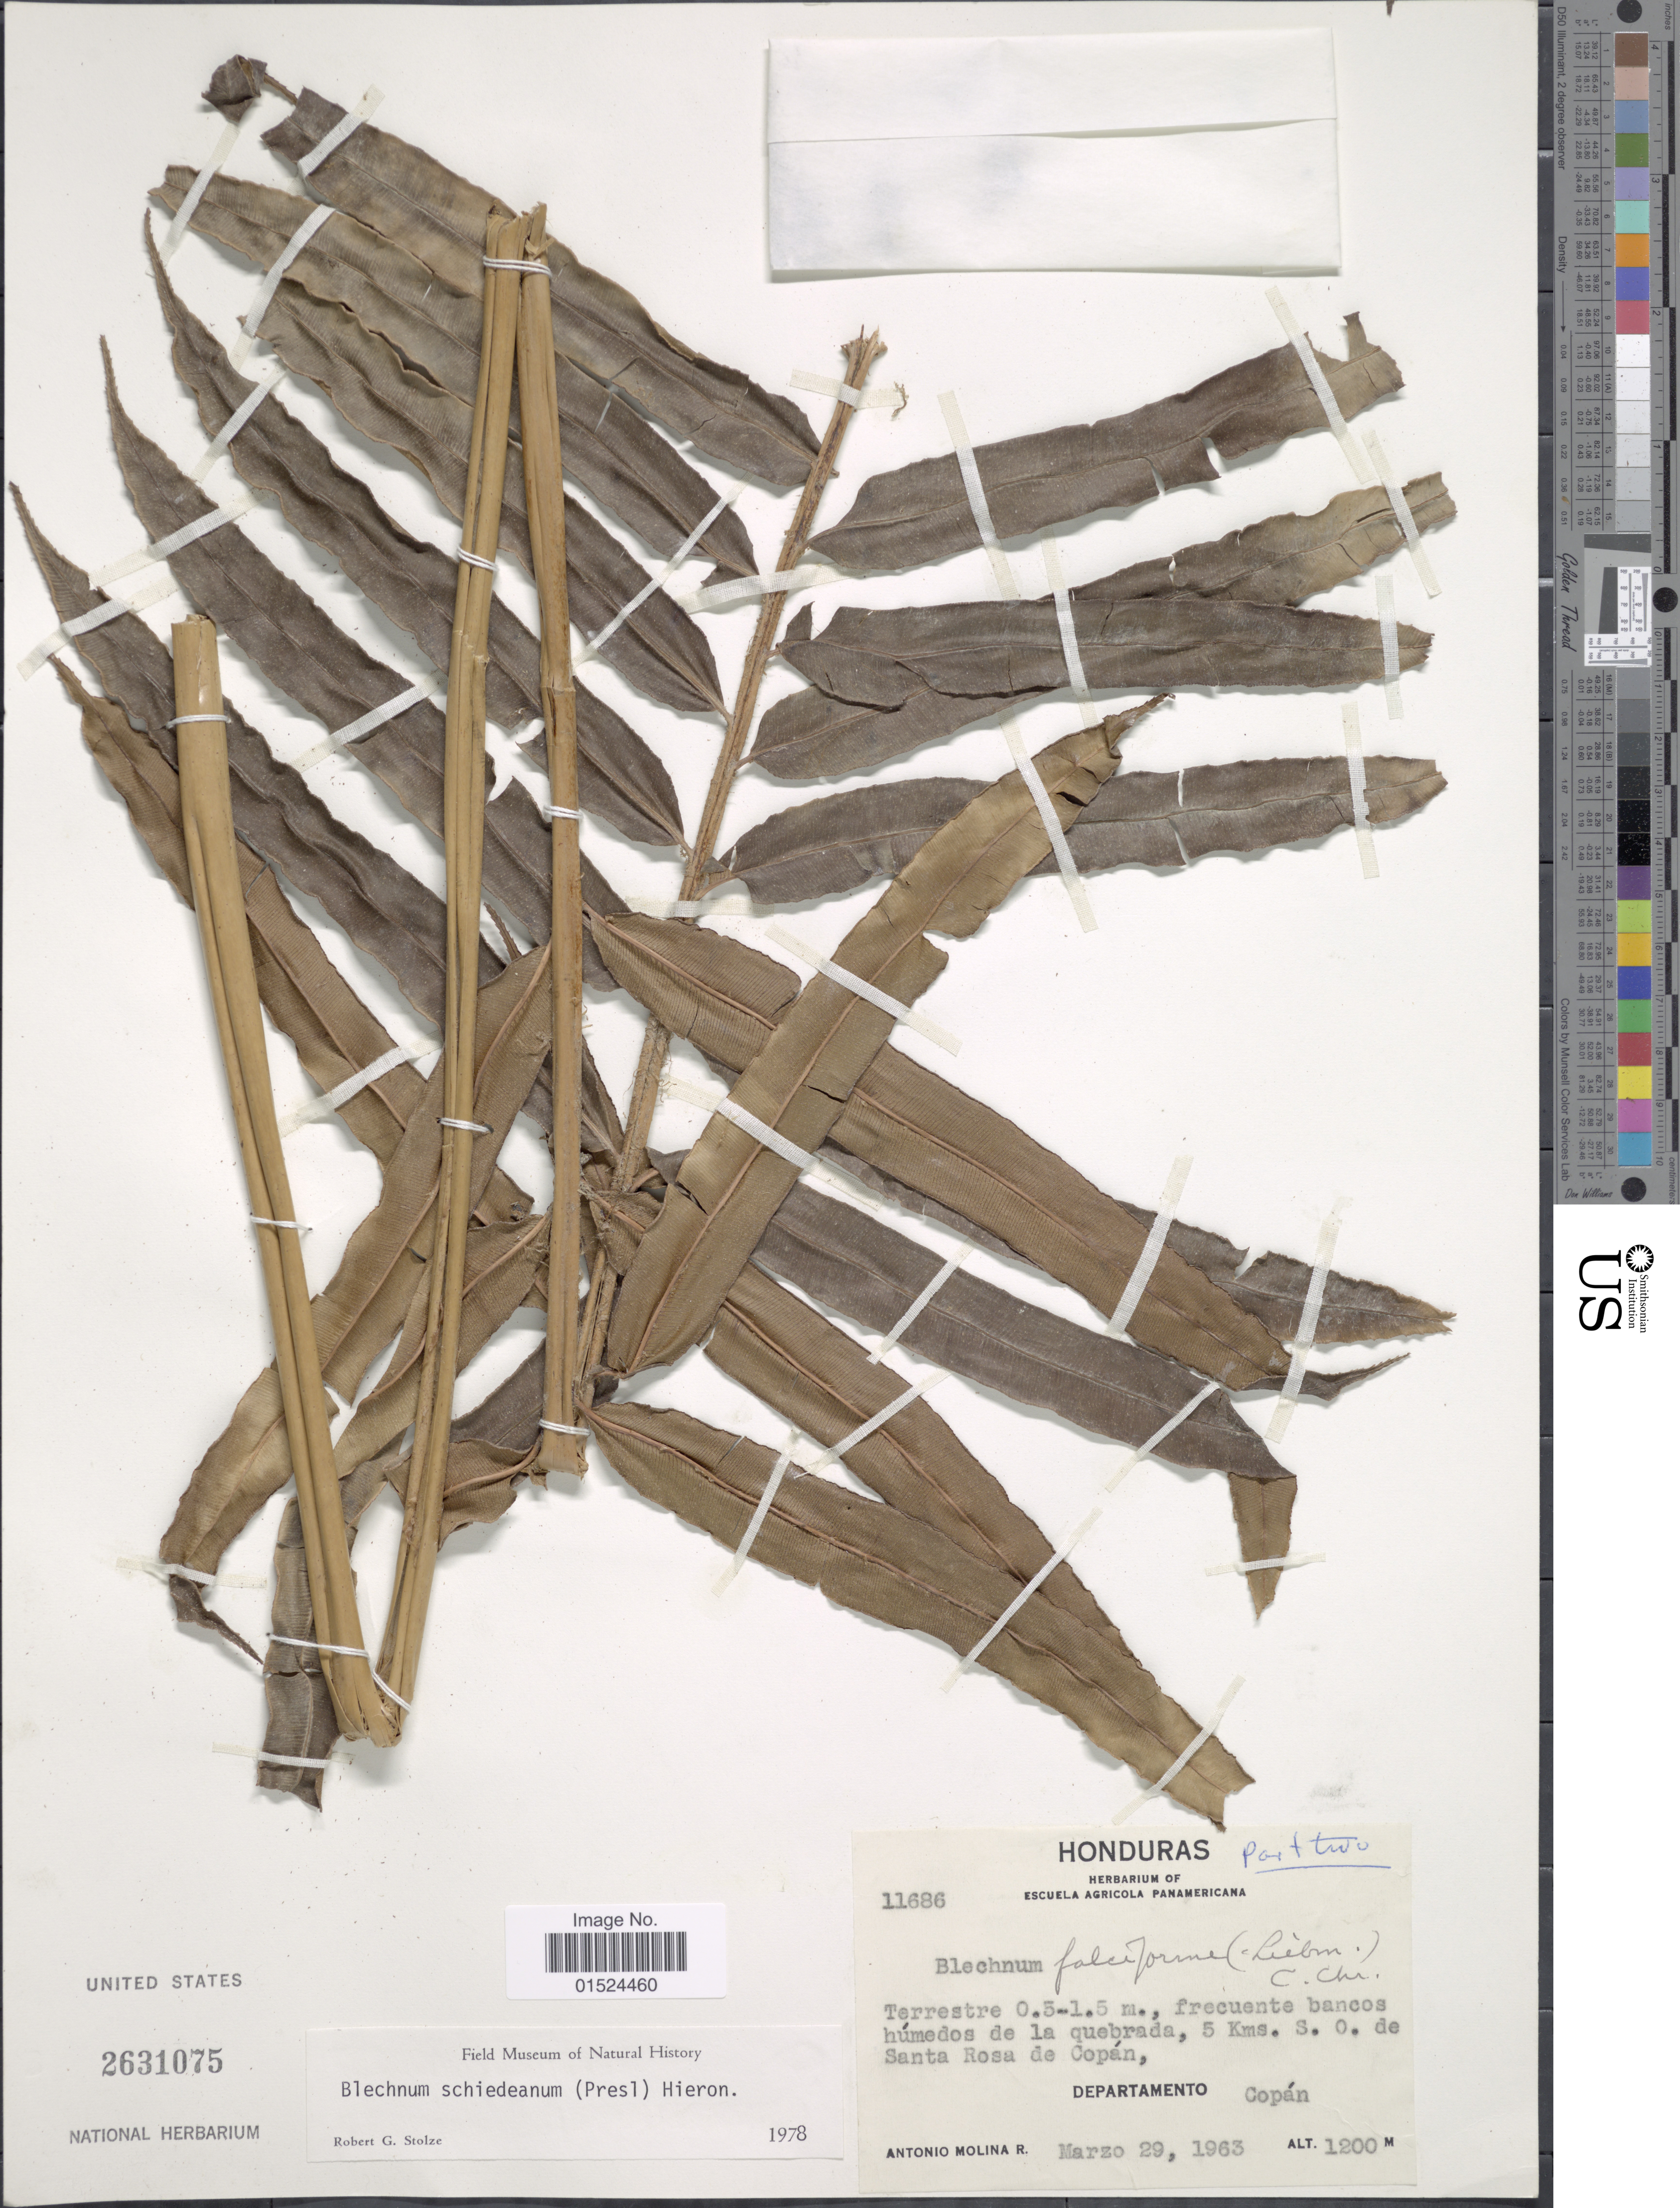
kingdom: Plantae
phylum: Tracheophyta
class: Polypodiopsida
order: Polypodiales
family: Blechnaceae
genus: Blechnum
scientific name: Blechnum schiedeanum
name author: (Schltdl. ex C. Presl) Hieron.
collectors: A. Molina R.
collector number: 11686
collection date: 1963-03-29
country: Honduras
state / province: Copán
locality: Terrestre 0.5-1.5 m., frecuente bancos húmedos de la quebrada, 5 Kms. S. O. de Santa Rosa de Copán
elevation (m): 1200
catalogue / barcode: US 2631075